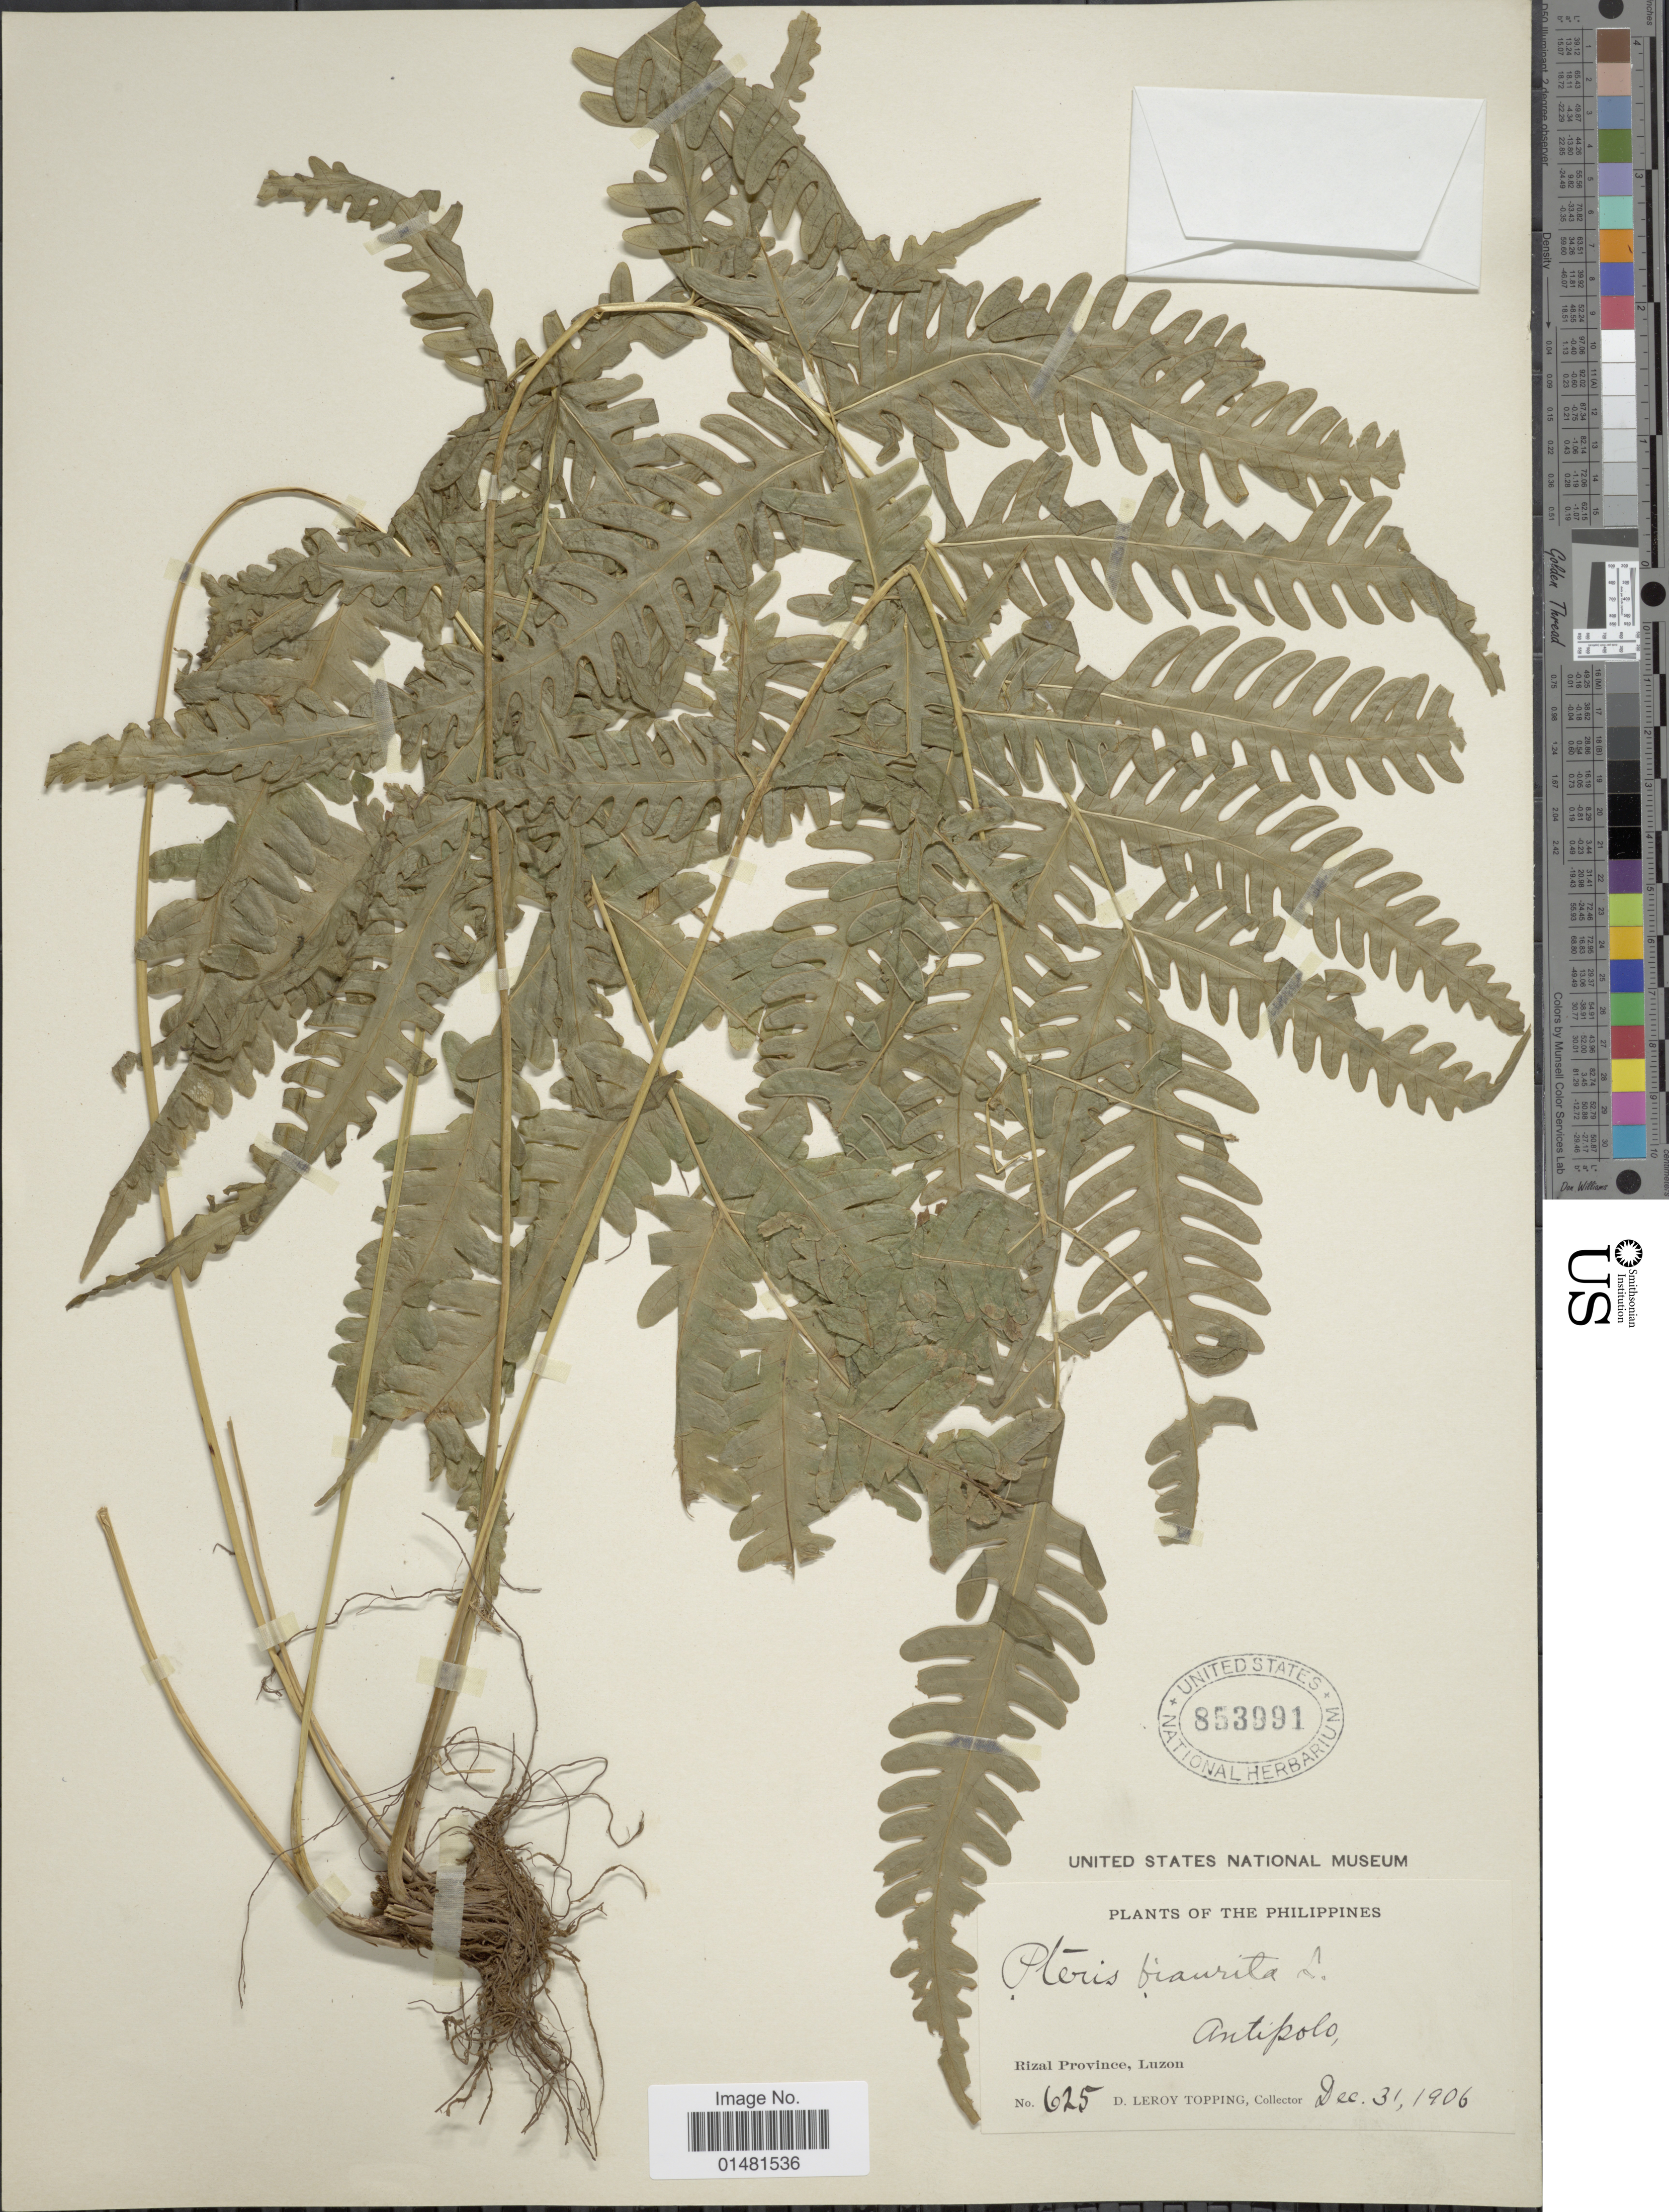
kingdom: Plantae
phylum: Tracheophyta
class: Polypodiopsida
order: Polypodiales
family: Pteridaceae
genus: Pteris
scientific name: Pteris biaurita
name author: L.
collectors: D. L. Topping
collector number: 625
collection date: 1906-12-31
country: Philippines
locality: Rizal Province, Luzon, Antipolo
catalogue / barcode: US 853991